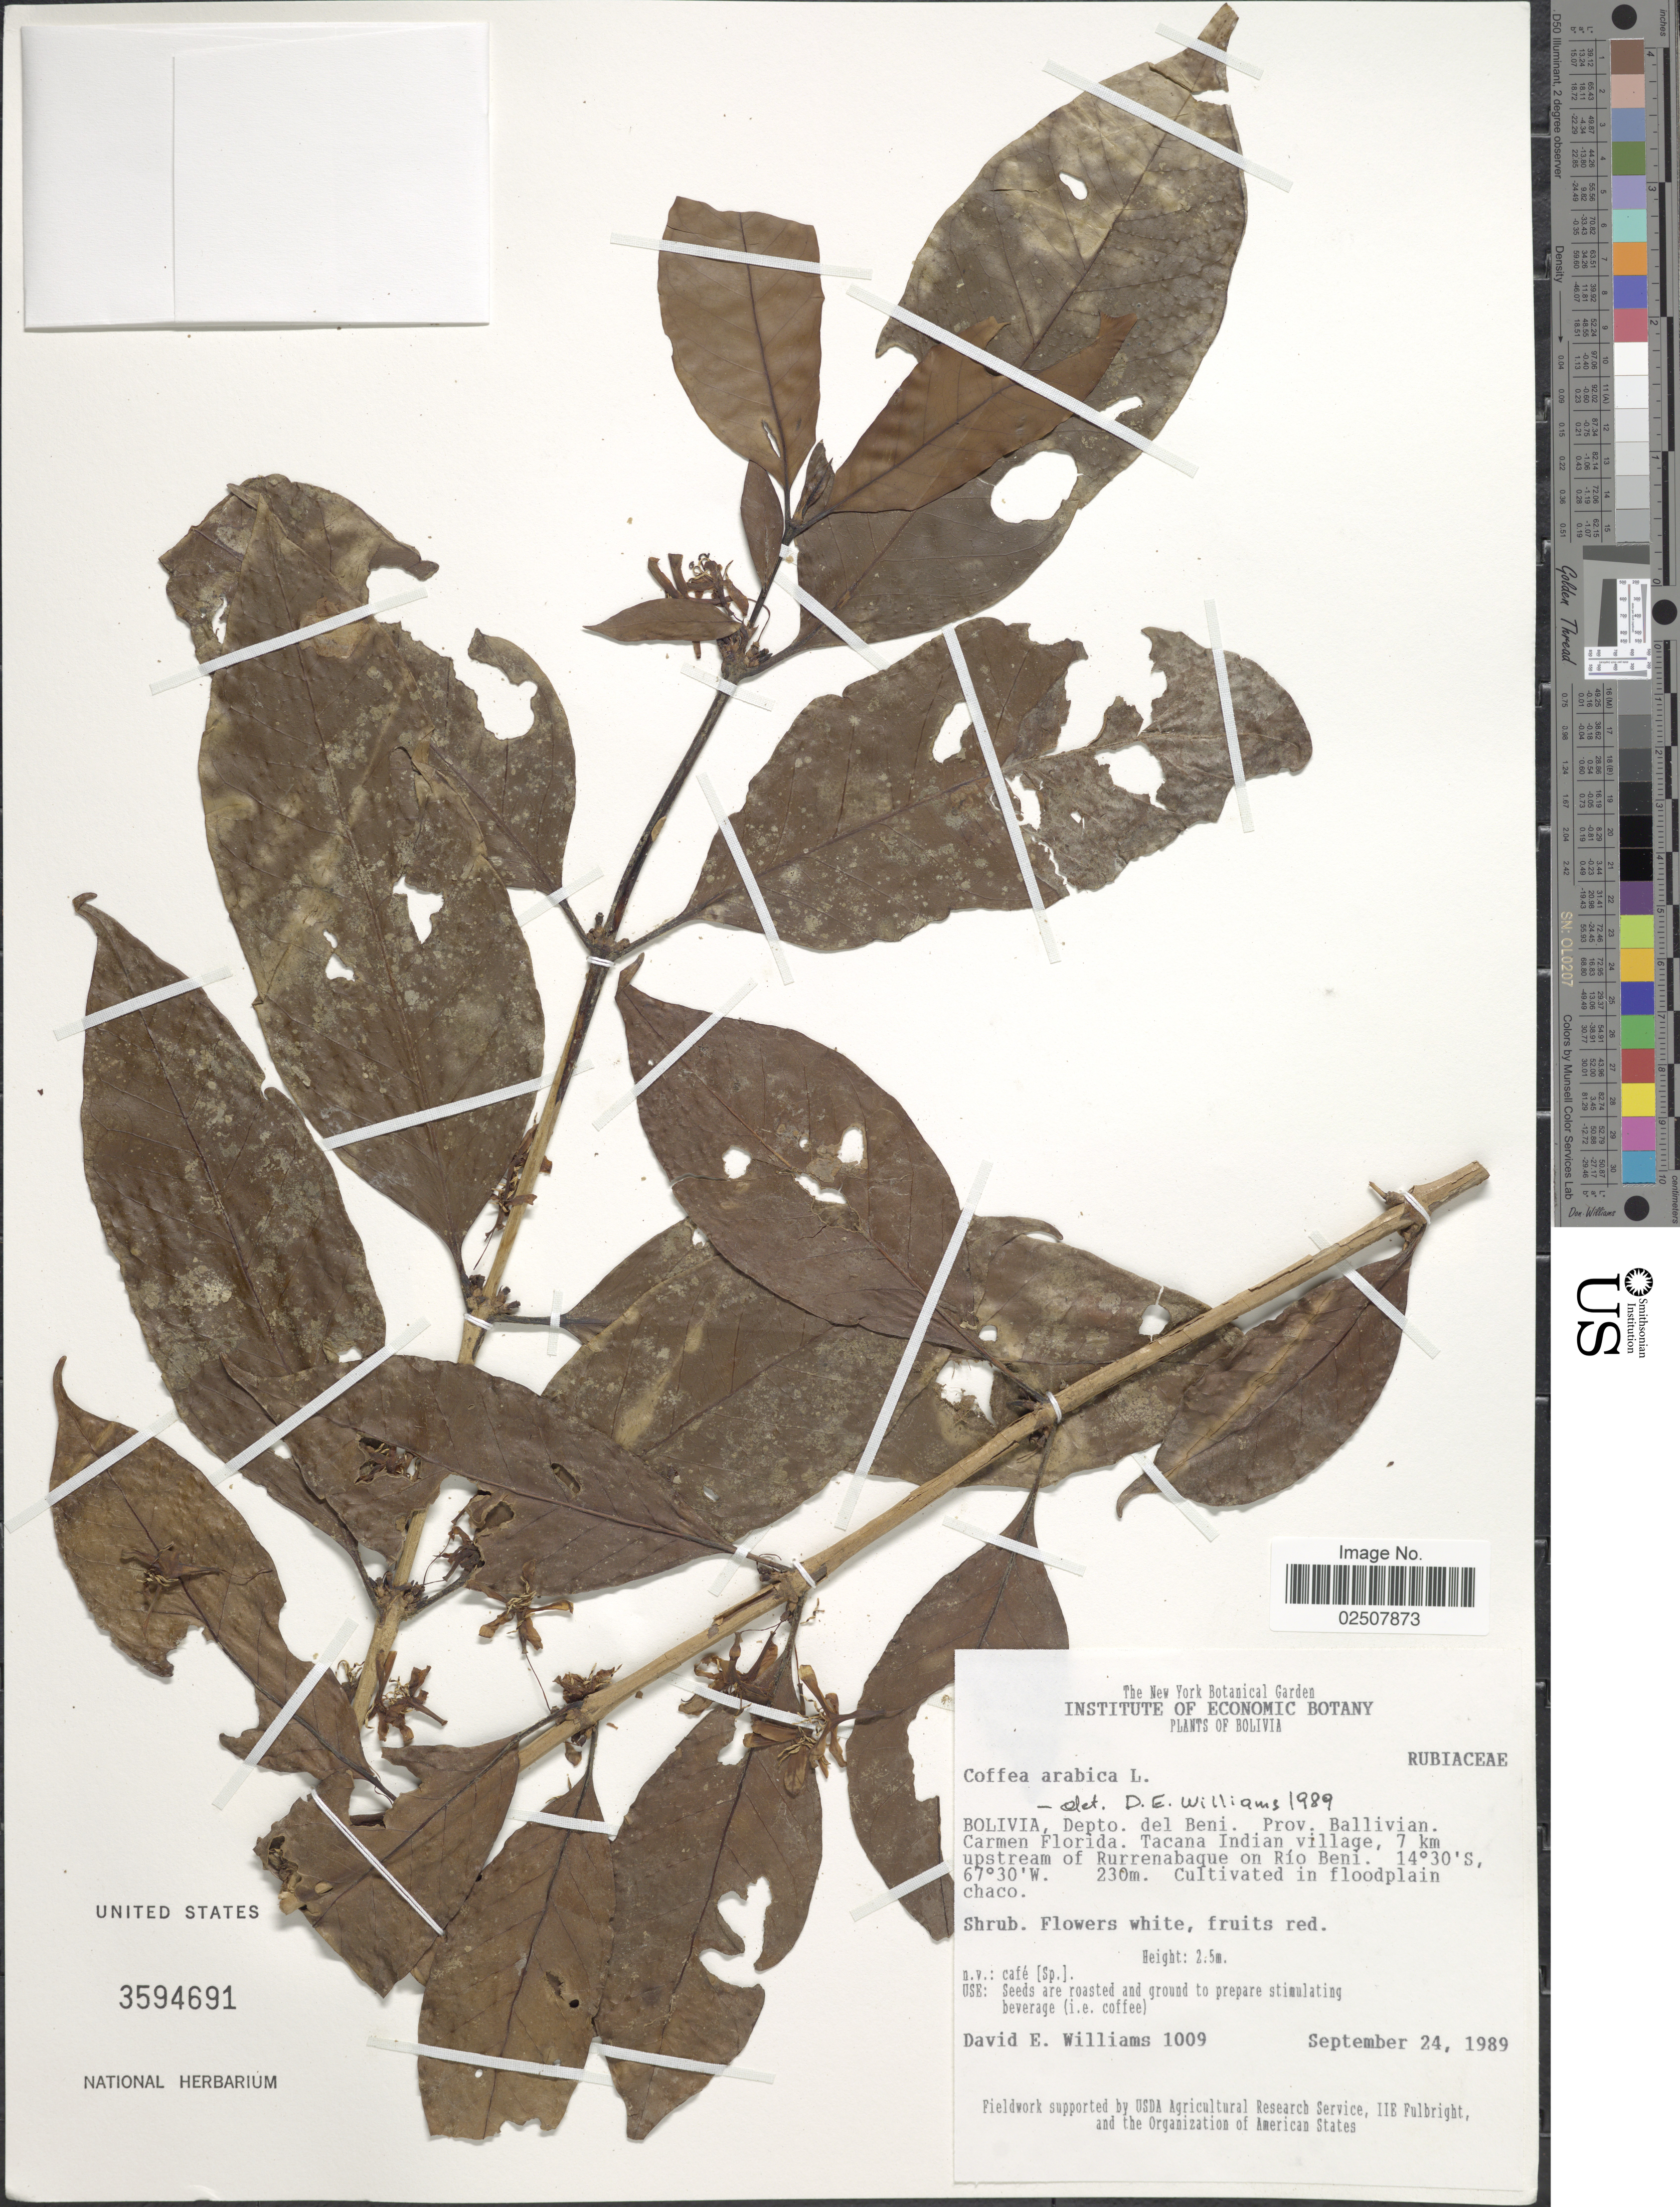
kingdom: Plantae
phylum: Tracheophyta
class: Magnoliopsida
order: Gentianales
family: Rubiaceae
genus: Coffea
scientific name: Coffea arabica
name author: L.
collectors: D. E. Williams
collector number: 1009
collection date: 1989-09-24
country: Bolivia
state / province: Beni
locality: Depto. del Beni. Prov. Ballivian. carmen Florida. Tacana Indian village, 7 km upstream of Rurrenabaque on Río Beni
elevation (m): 230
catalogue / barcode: US 3594691